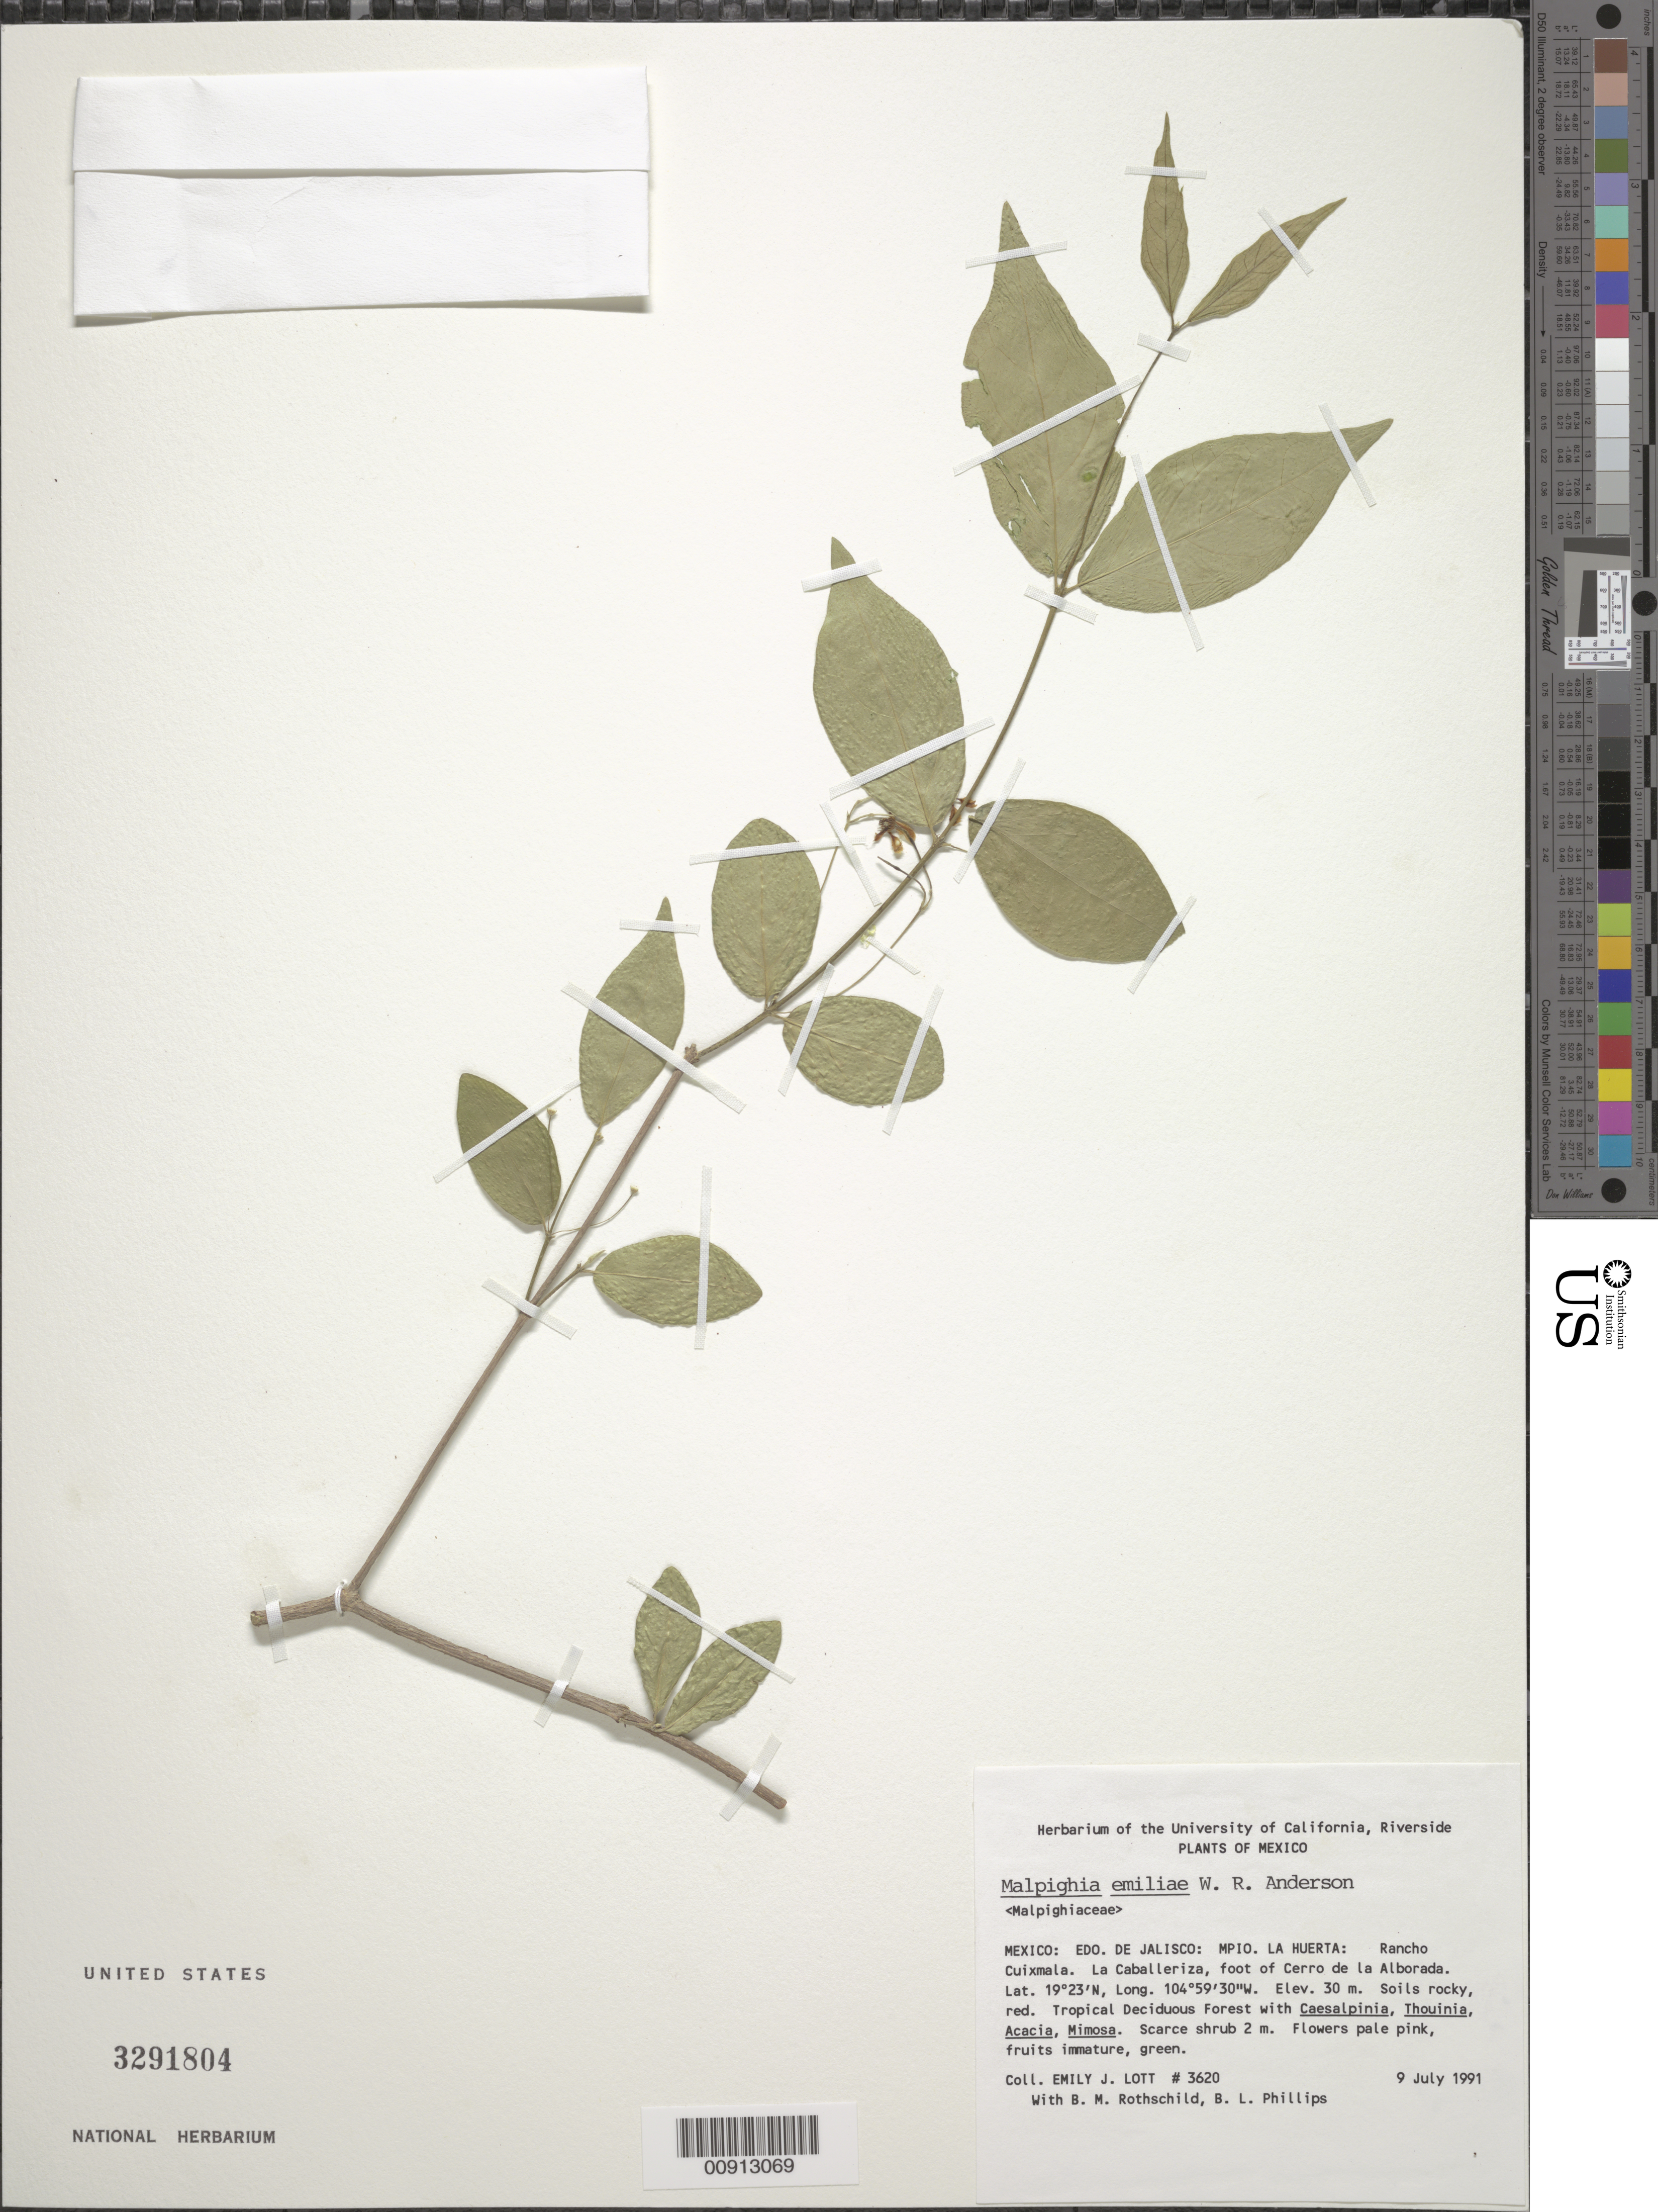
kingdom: Plantae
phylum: Tracheophyta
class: Magnoliopsida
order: Malpighiales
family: Malpighiaceae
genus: Malpighia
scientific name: Malpighia emiliae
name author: W.R. Anderson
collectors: E. Lott, B. Rothschild & B. L. Phillips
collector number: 3620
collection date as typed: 09 Jul 1991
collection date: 1991-07-09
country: Mexico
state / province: Jalisco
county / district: Huerta, La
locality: Edo. de Jalisco: Mpio. La Huerta: Rancho Cuixmala. La Caballeriza, foot of Cerro de la Alborada.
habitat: Soils rocky, red. Tropical Deciduous Forest with Caesalpinia, Thouinia, Acacia, Mimosa.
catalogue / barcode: US 3291804